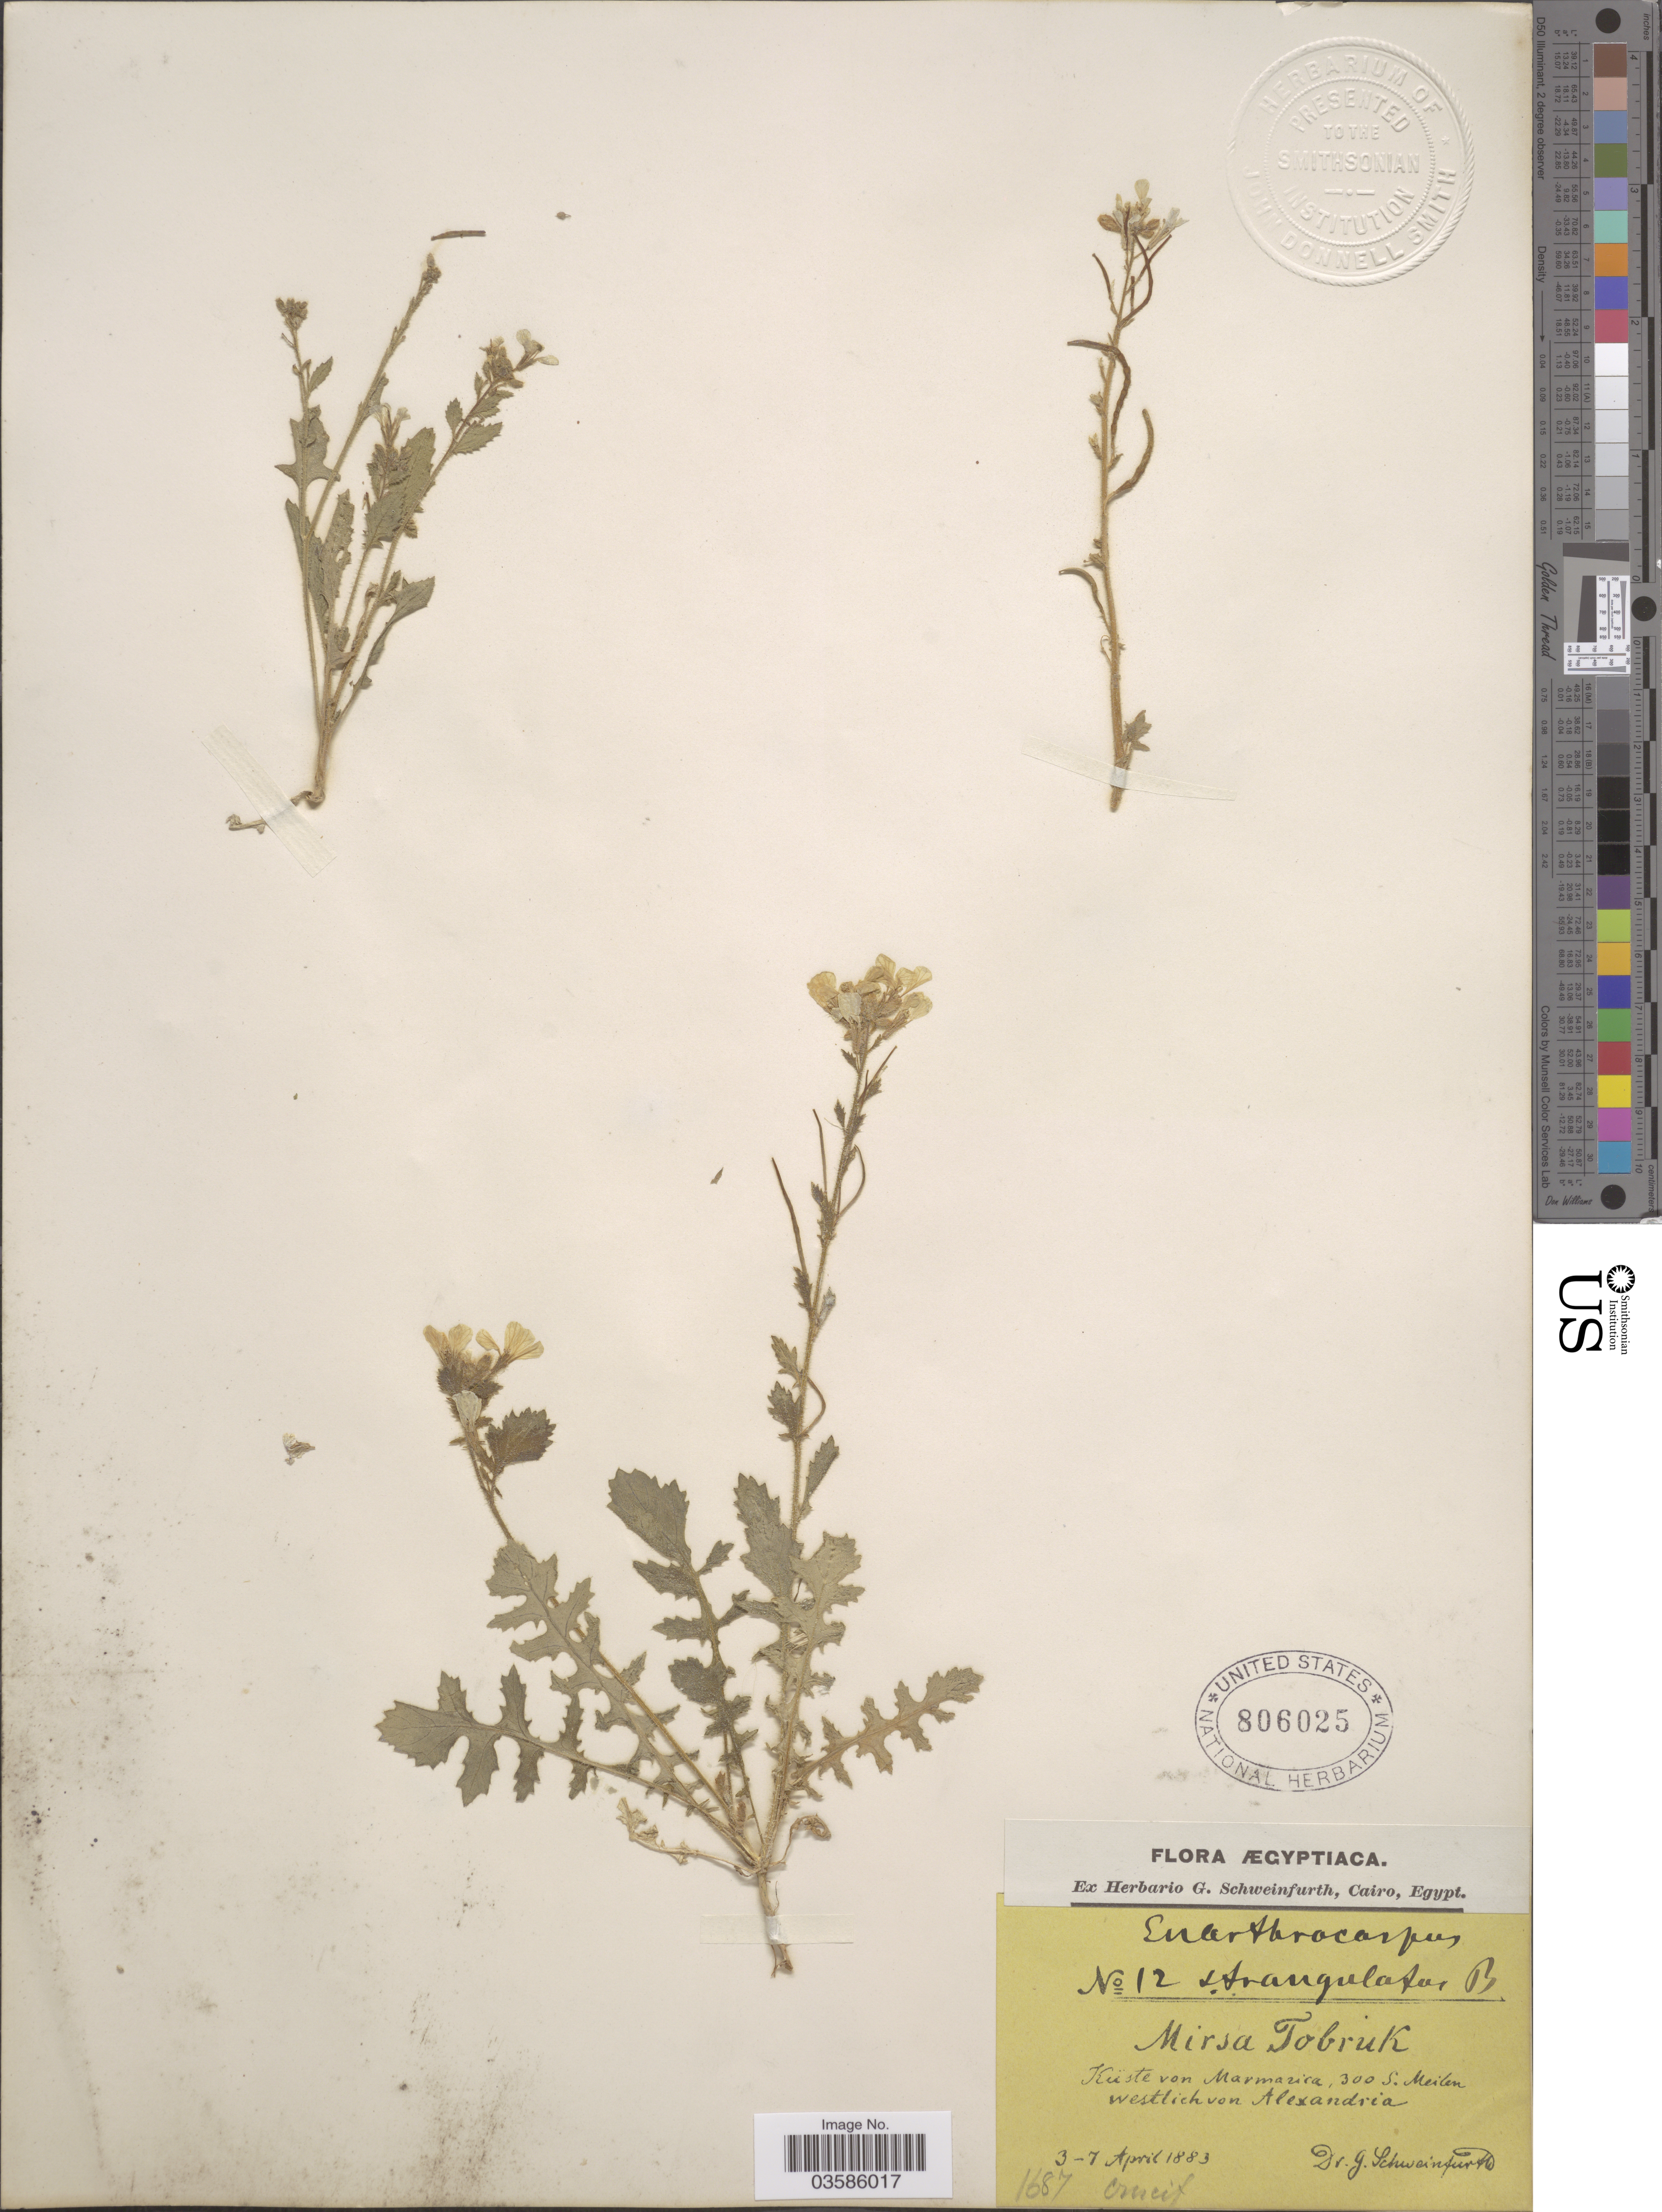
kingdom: Plantae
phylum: Tracheophyta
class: Magnoliopsida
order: Brassicales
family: Brassicaceae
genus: Enarthrocarpus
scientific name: Enarthrocarpus pterocarpus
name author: (Pers.) DC.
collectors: G. A. Schweinfurth (herbarium)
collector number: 12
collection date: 1883-04-03/1883-04-07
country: Egypt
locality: Ægyptiaca. Küste von Marnarica, S. Meilen westlich von Alexandria.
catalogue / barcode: US 806025